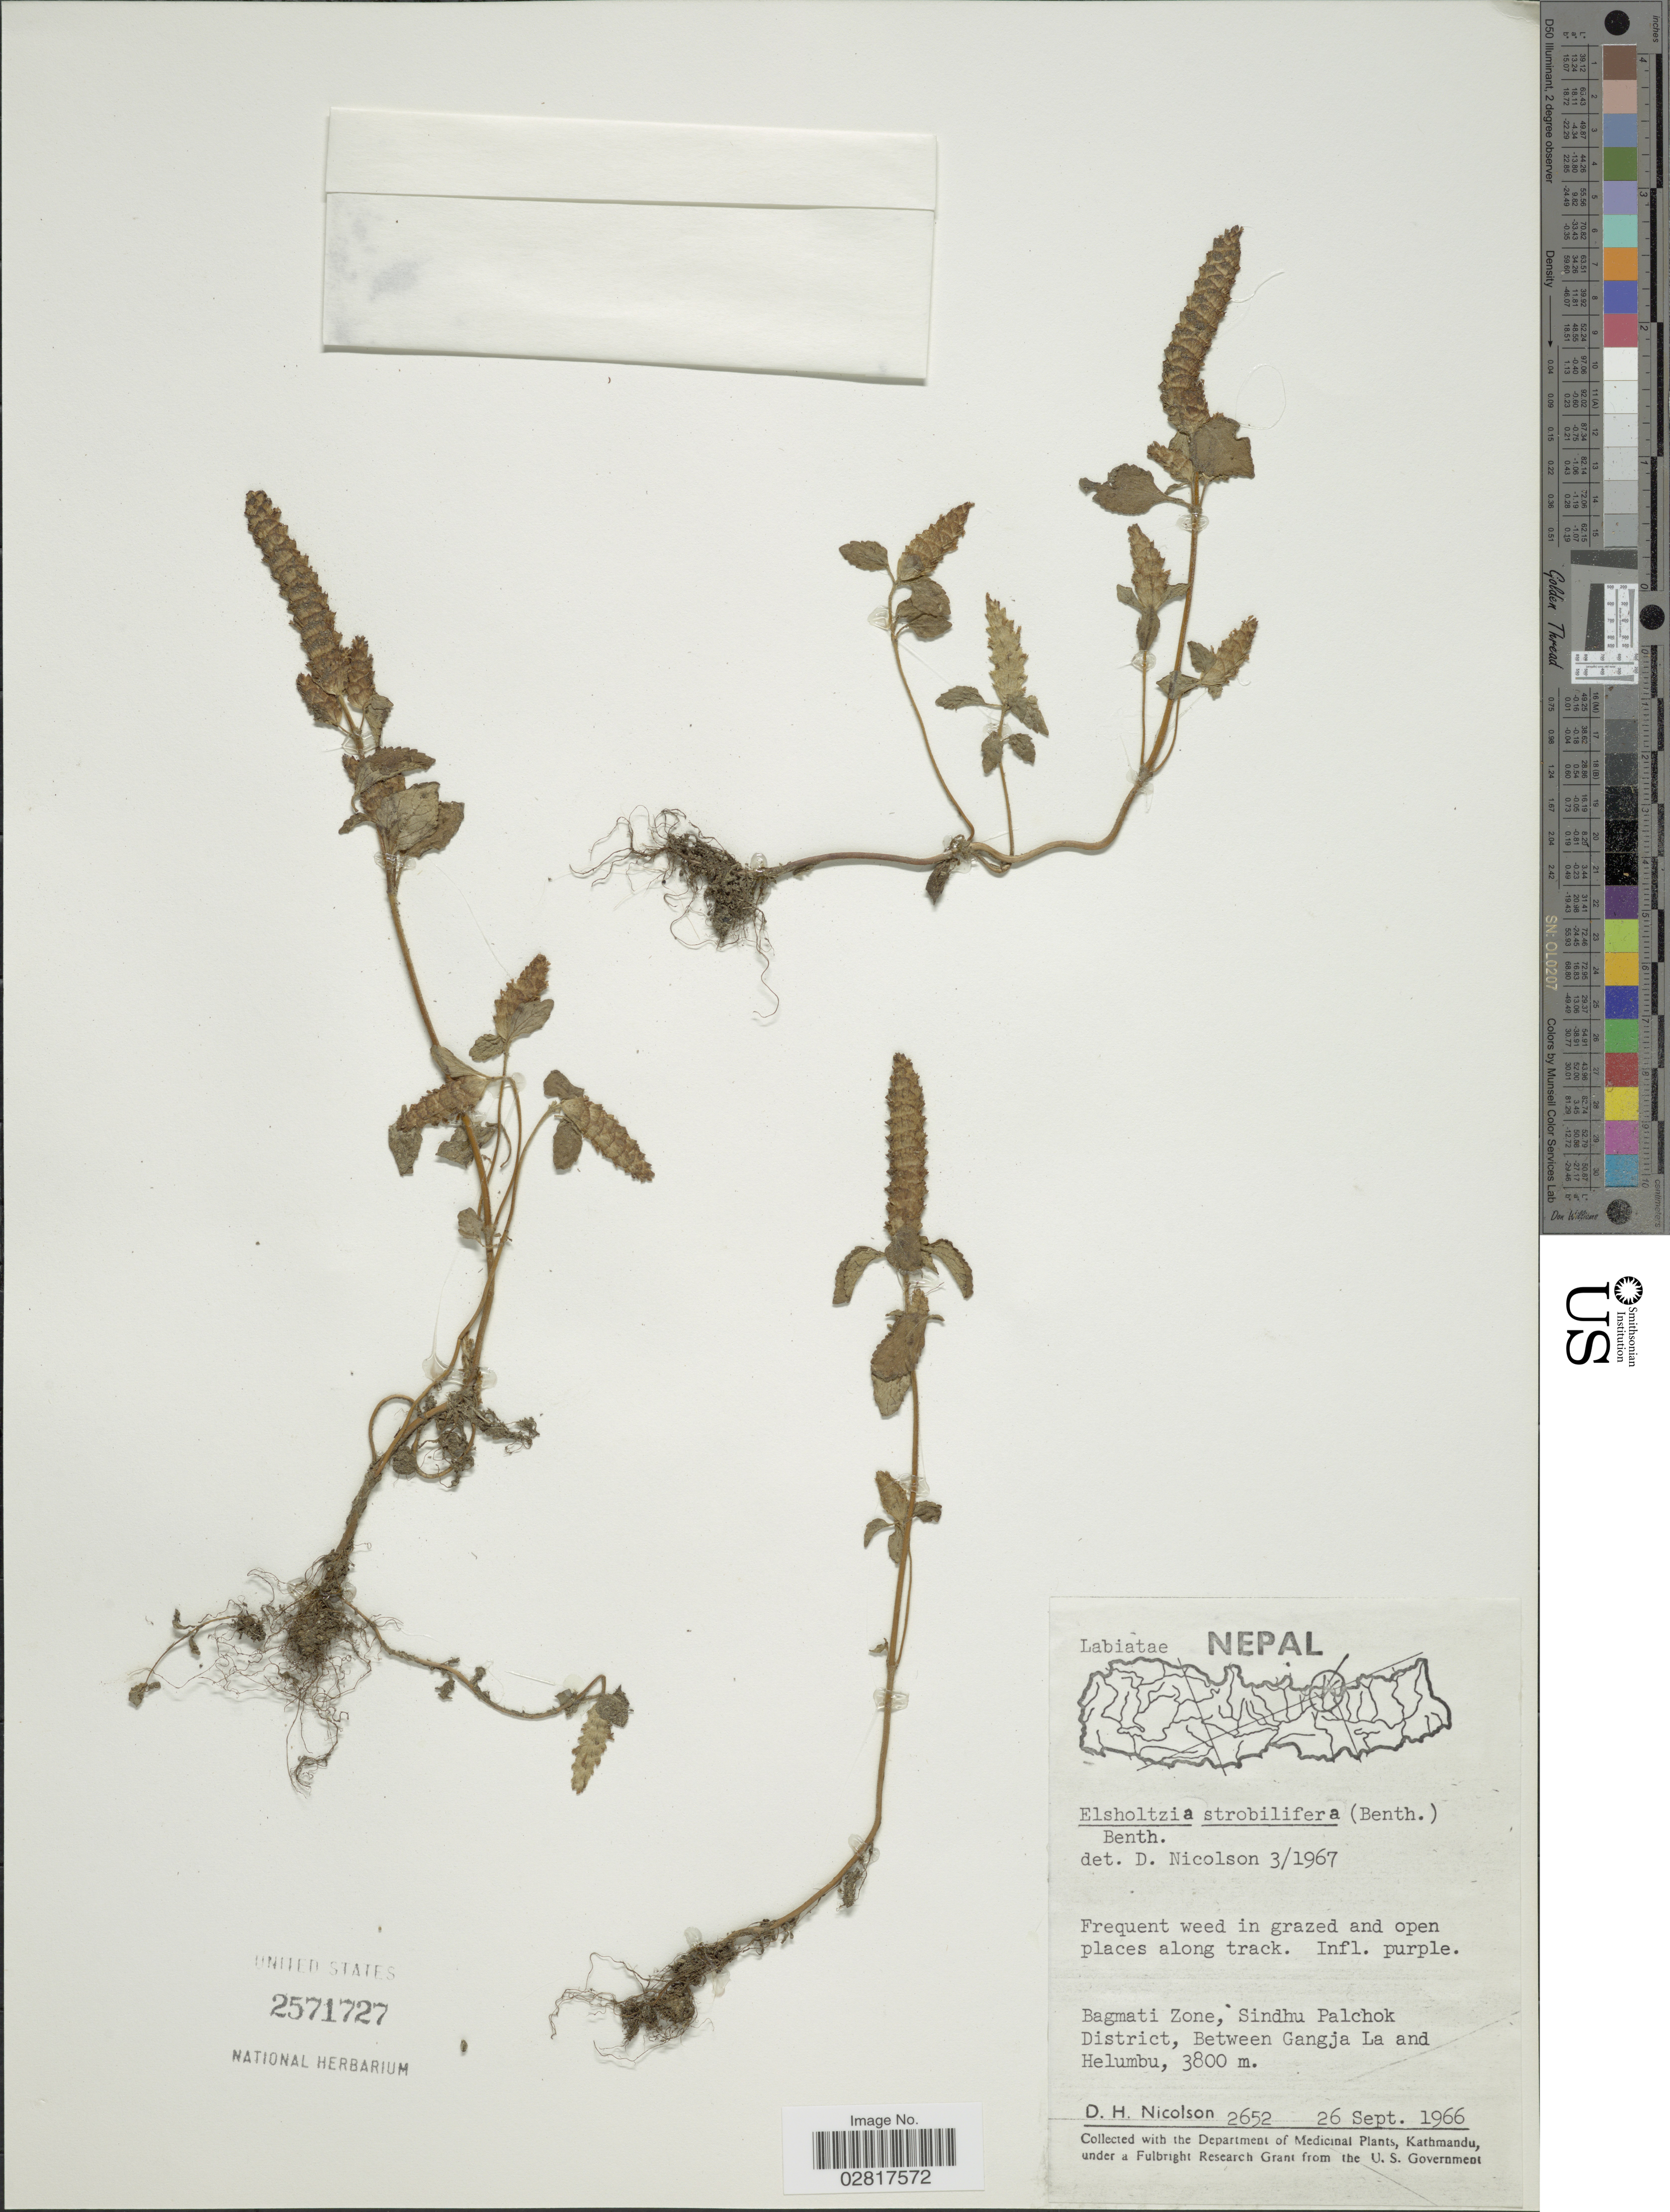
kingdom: Plantae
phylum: Tracheophyta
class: Magnoliopsida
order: Lamiales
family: Lamiaceae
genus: Elsholtzia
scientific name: Elsholtzia strobilifera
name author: (Benth.) Benth.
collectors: D. H. Nicolson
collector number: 2652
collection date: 1966-09-26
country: Nepal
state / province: Bagmati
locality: Bagmati Zone, Sindhu Palchok District, Between Ganja La and Helumbu.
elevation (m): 3800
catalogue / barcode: US 2571727